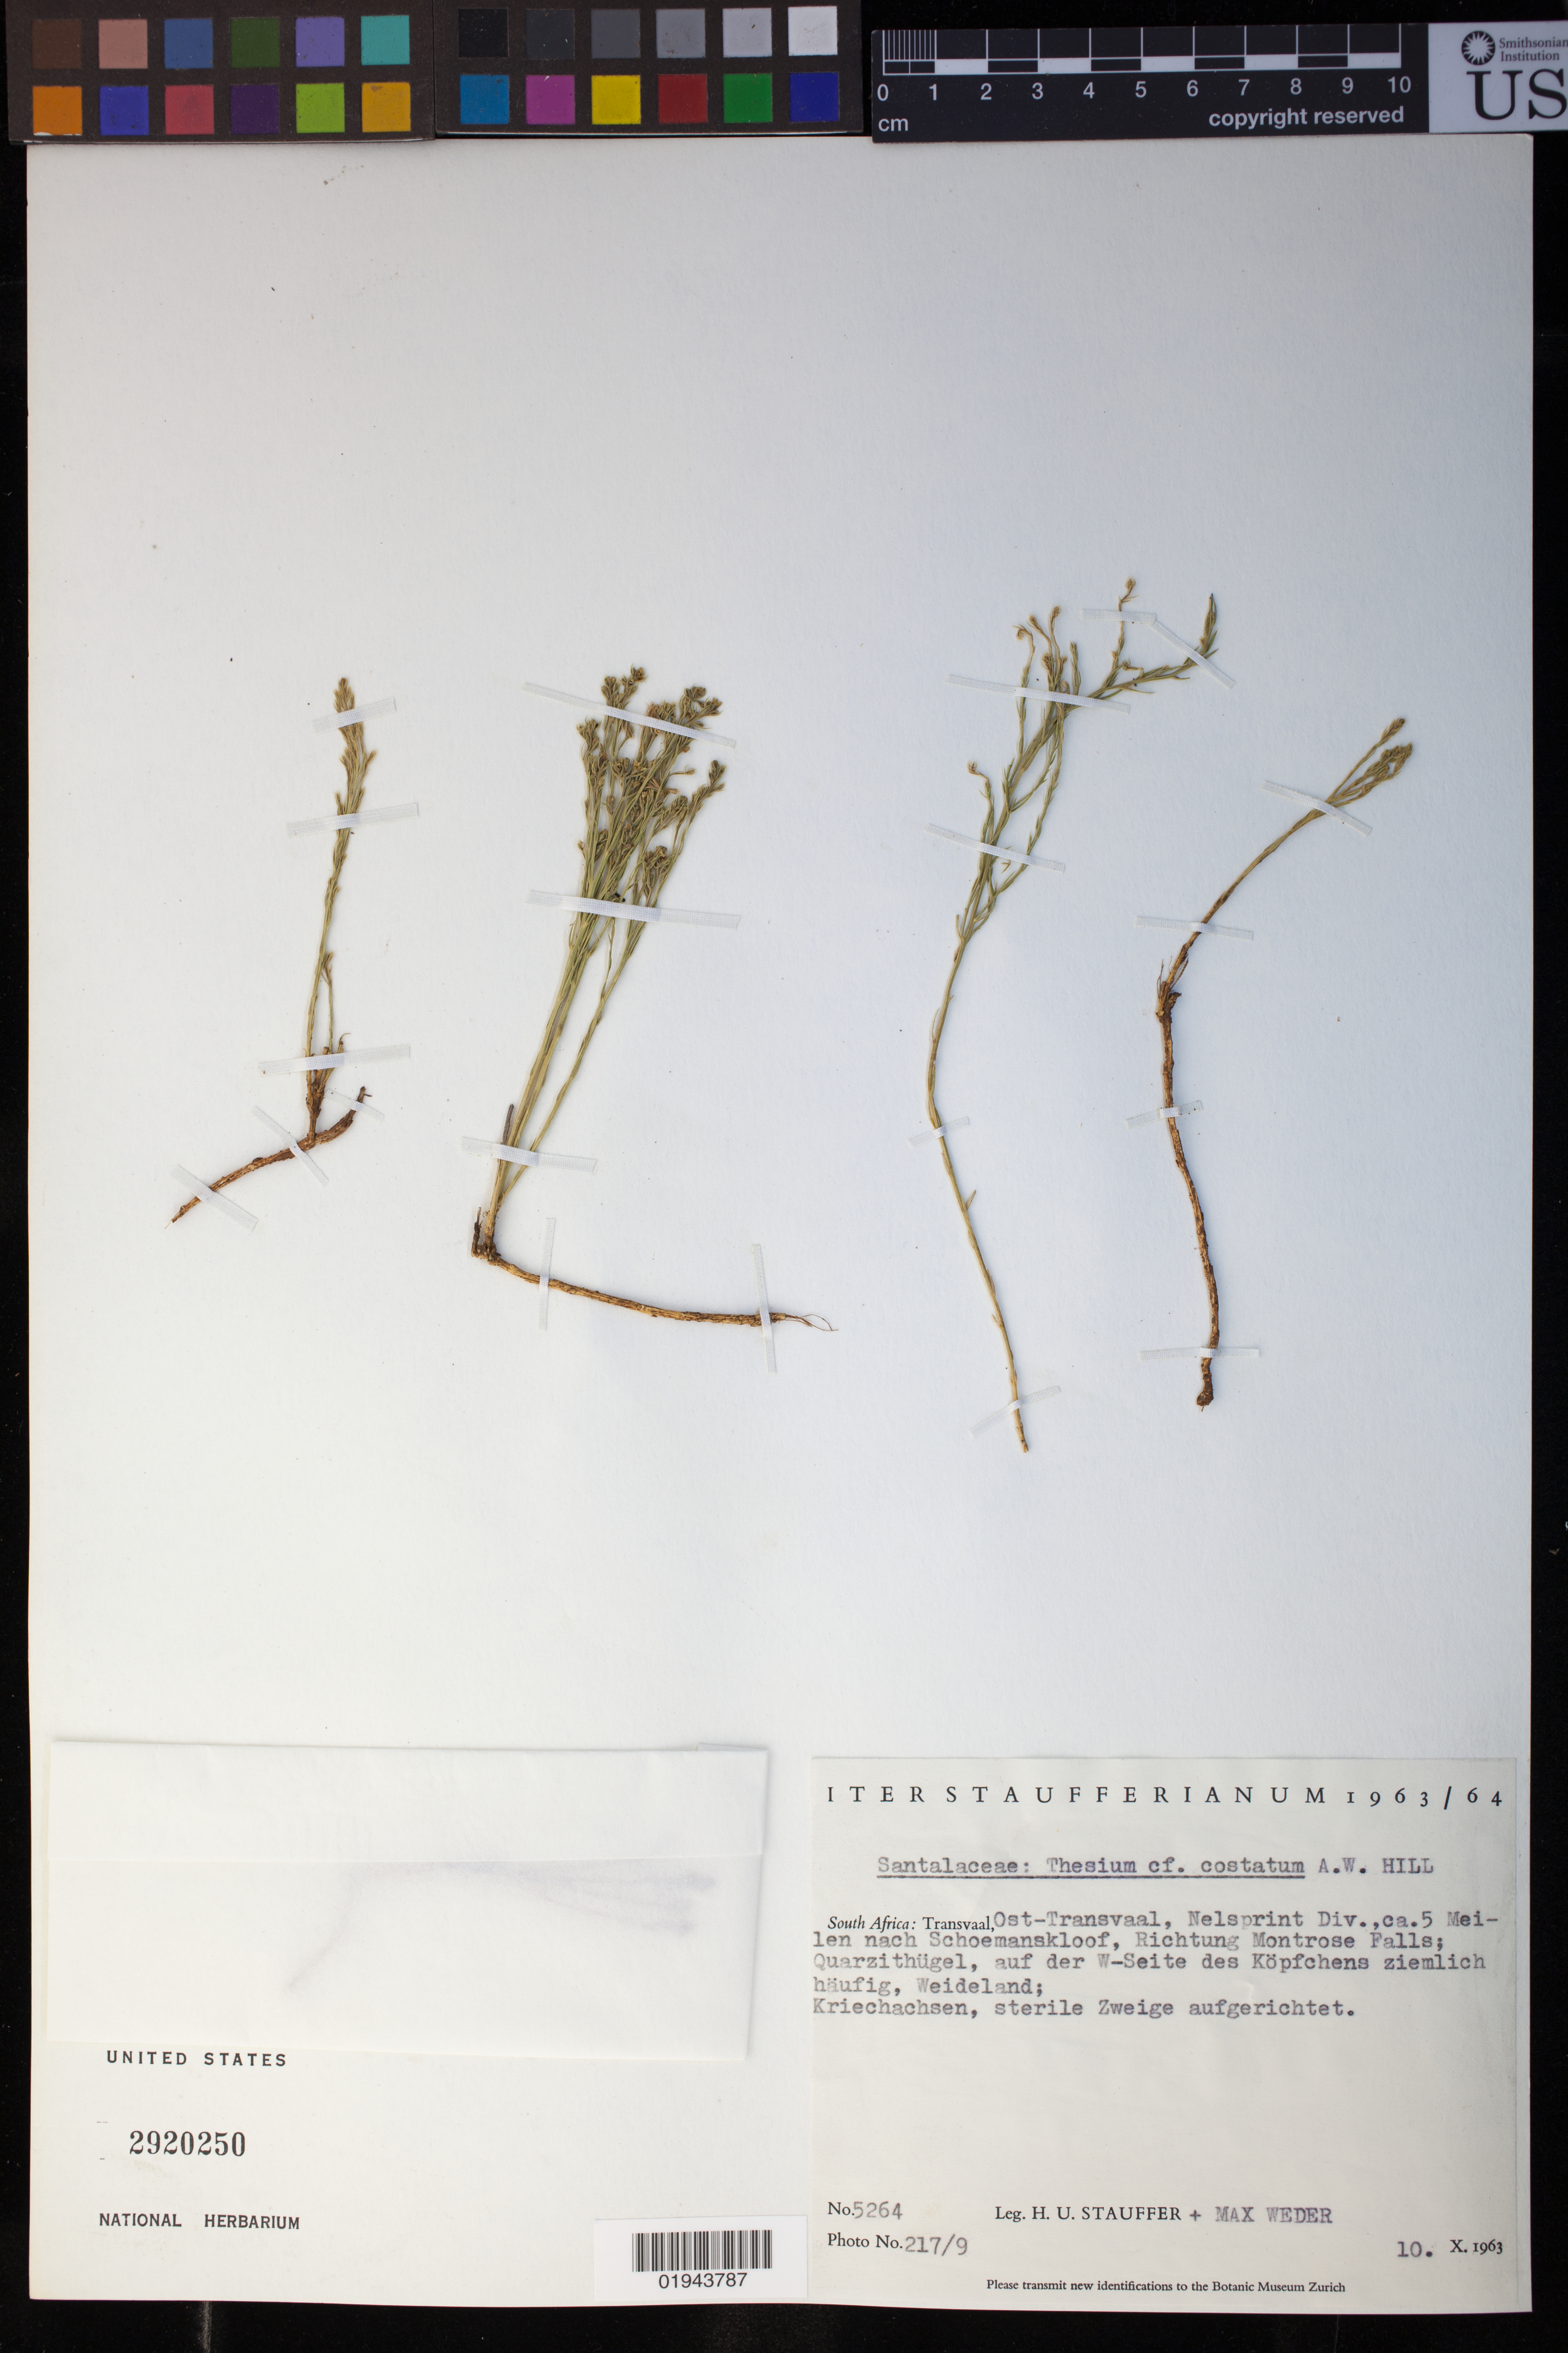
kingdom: Plantae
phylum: Tracheophyta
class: Magnoliopsida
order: Santalales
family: Thesiaceae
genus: Thesium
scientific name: Thesium costatum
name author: A.W. Hill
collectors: H. U. Stauffer & M. Weder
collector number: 5264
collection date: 1963-10-10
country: South Africa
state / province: Mpumalanga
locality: Ost-Transvaal, Nelsprint Div., ca. 5 Meilen nach Schoemanskloof, Richtung Montrose Falls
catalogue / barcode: US 2920250